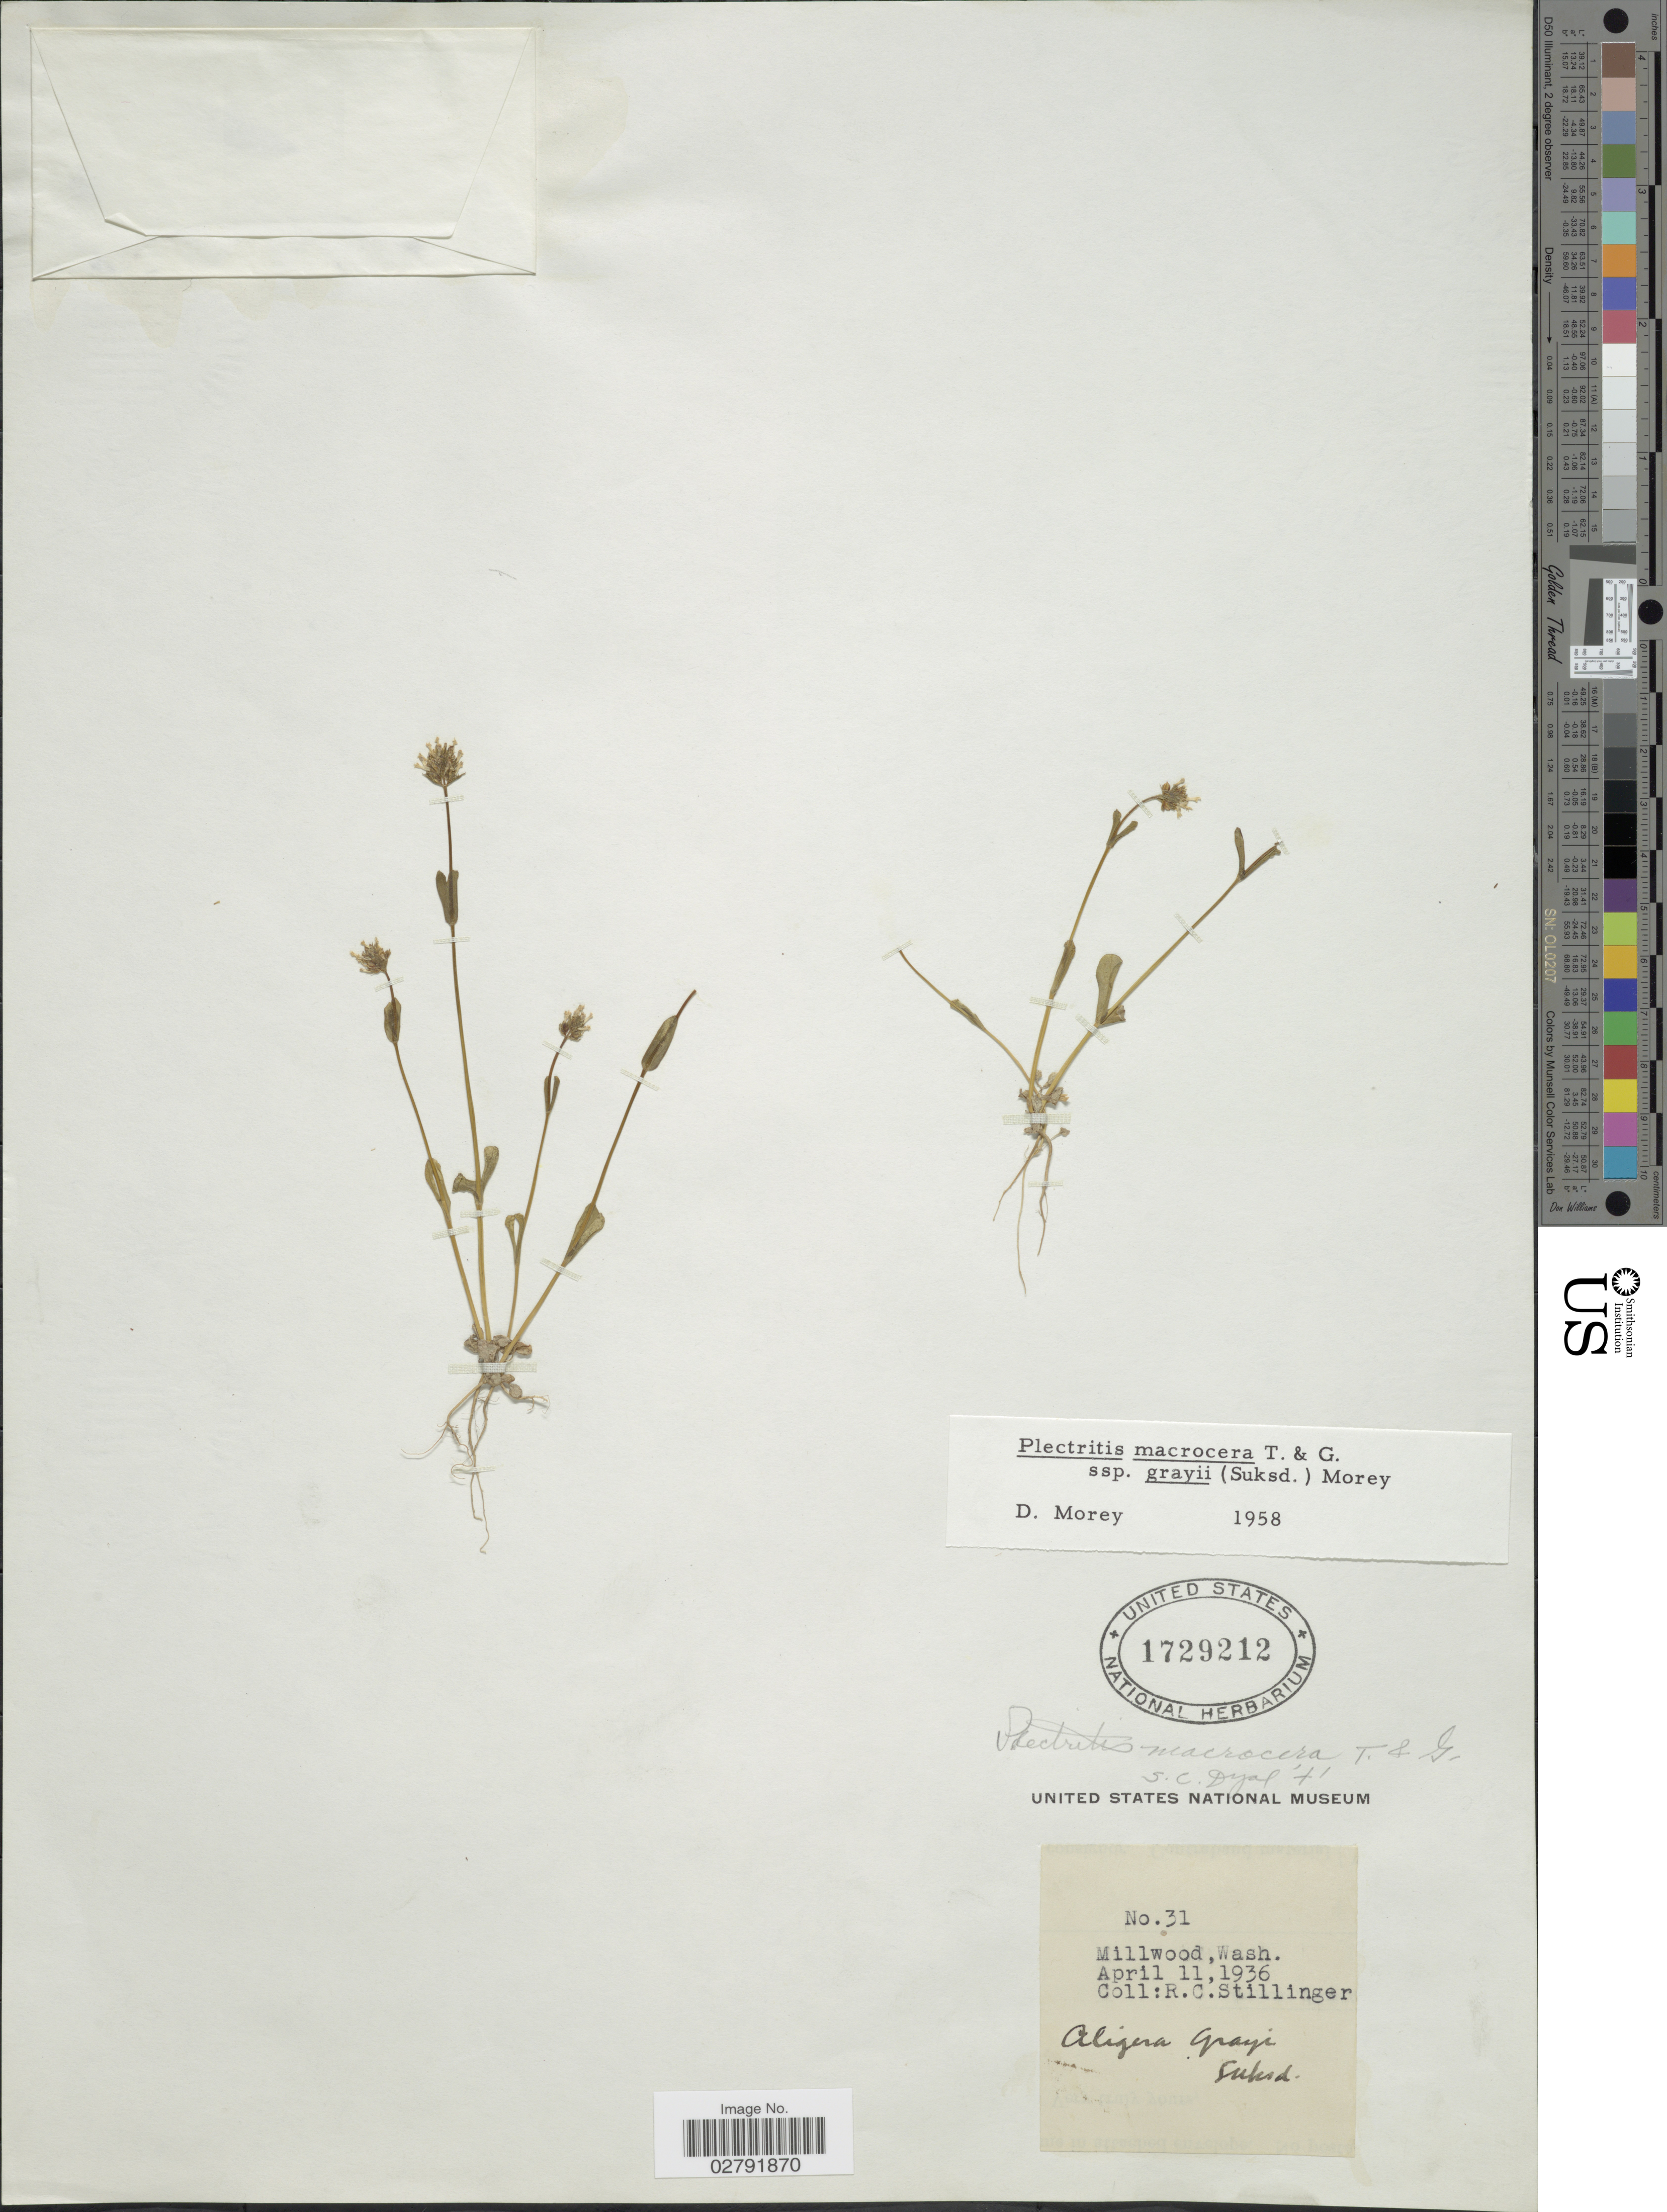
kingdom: Plantae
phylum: Tracheophyta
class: Magnoliopsida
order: Dipsacales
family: Caprifoliaceae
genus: Plectritis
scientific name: Plectritis macrocera subsp. grayi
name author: (Suksd.) Morey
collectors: R. Stillinger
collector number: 31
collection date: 1936-04-11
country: United States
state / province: Washington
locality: Millwood.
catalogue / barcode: US 1729212